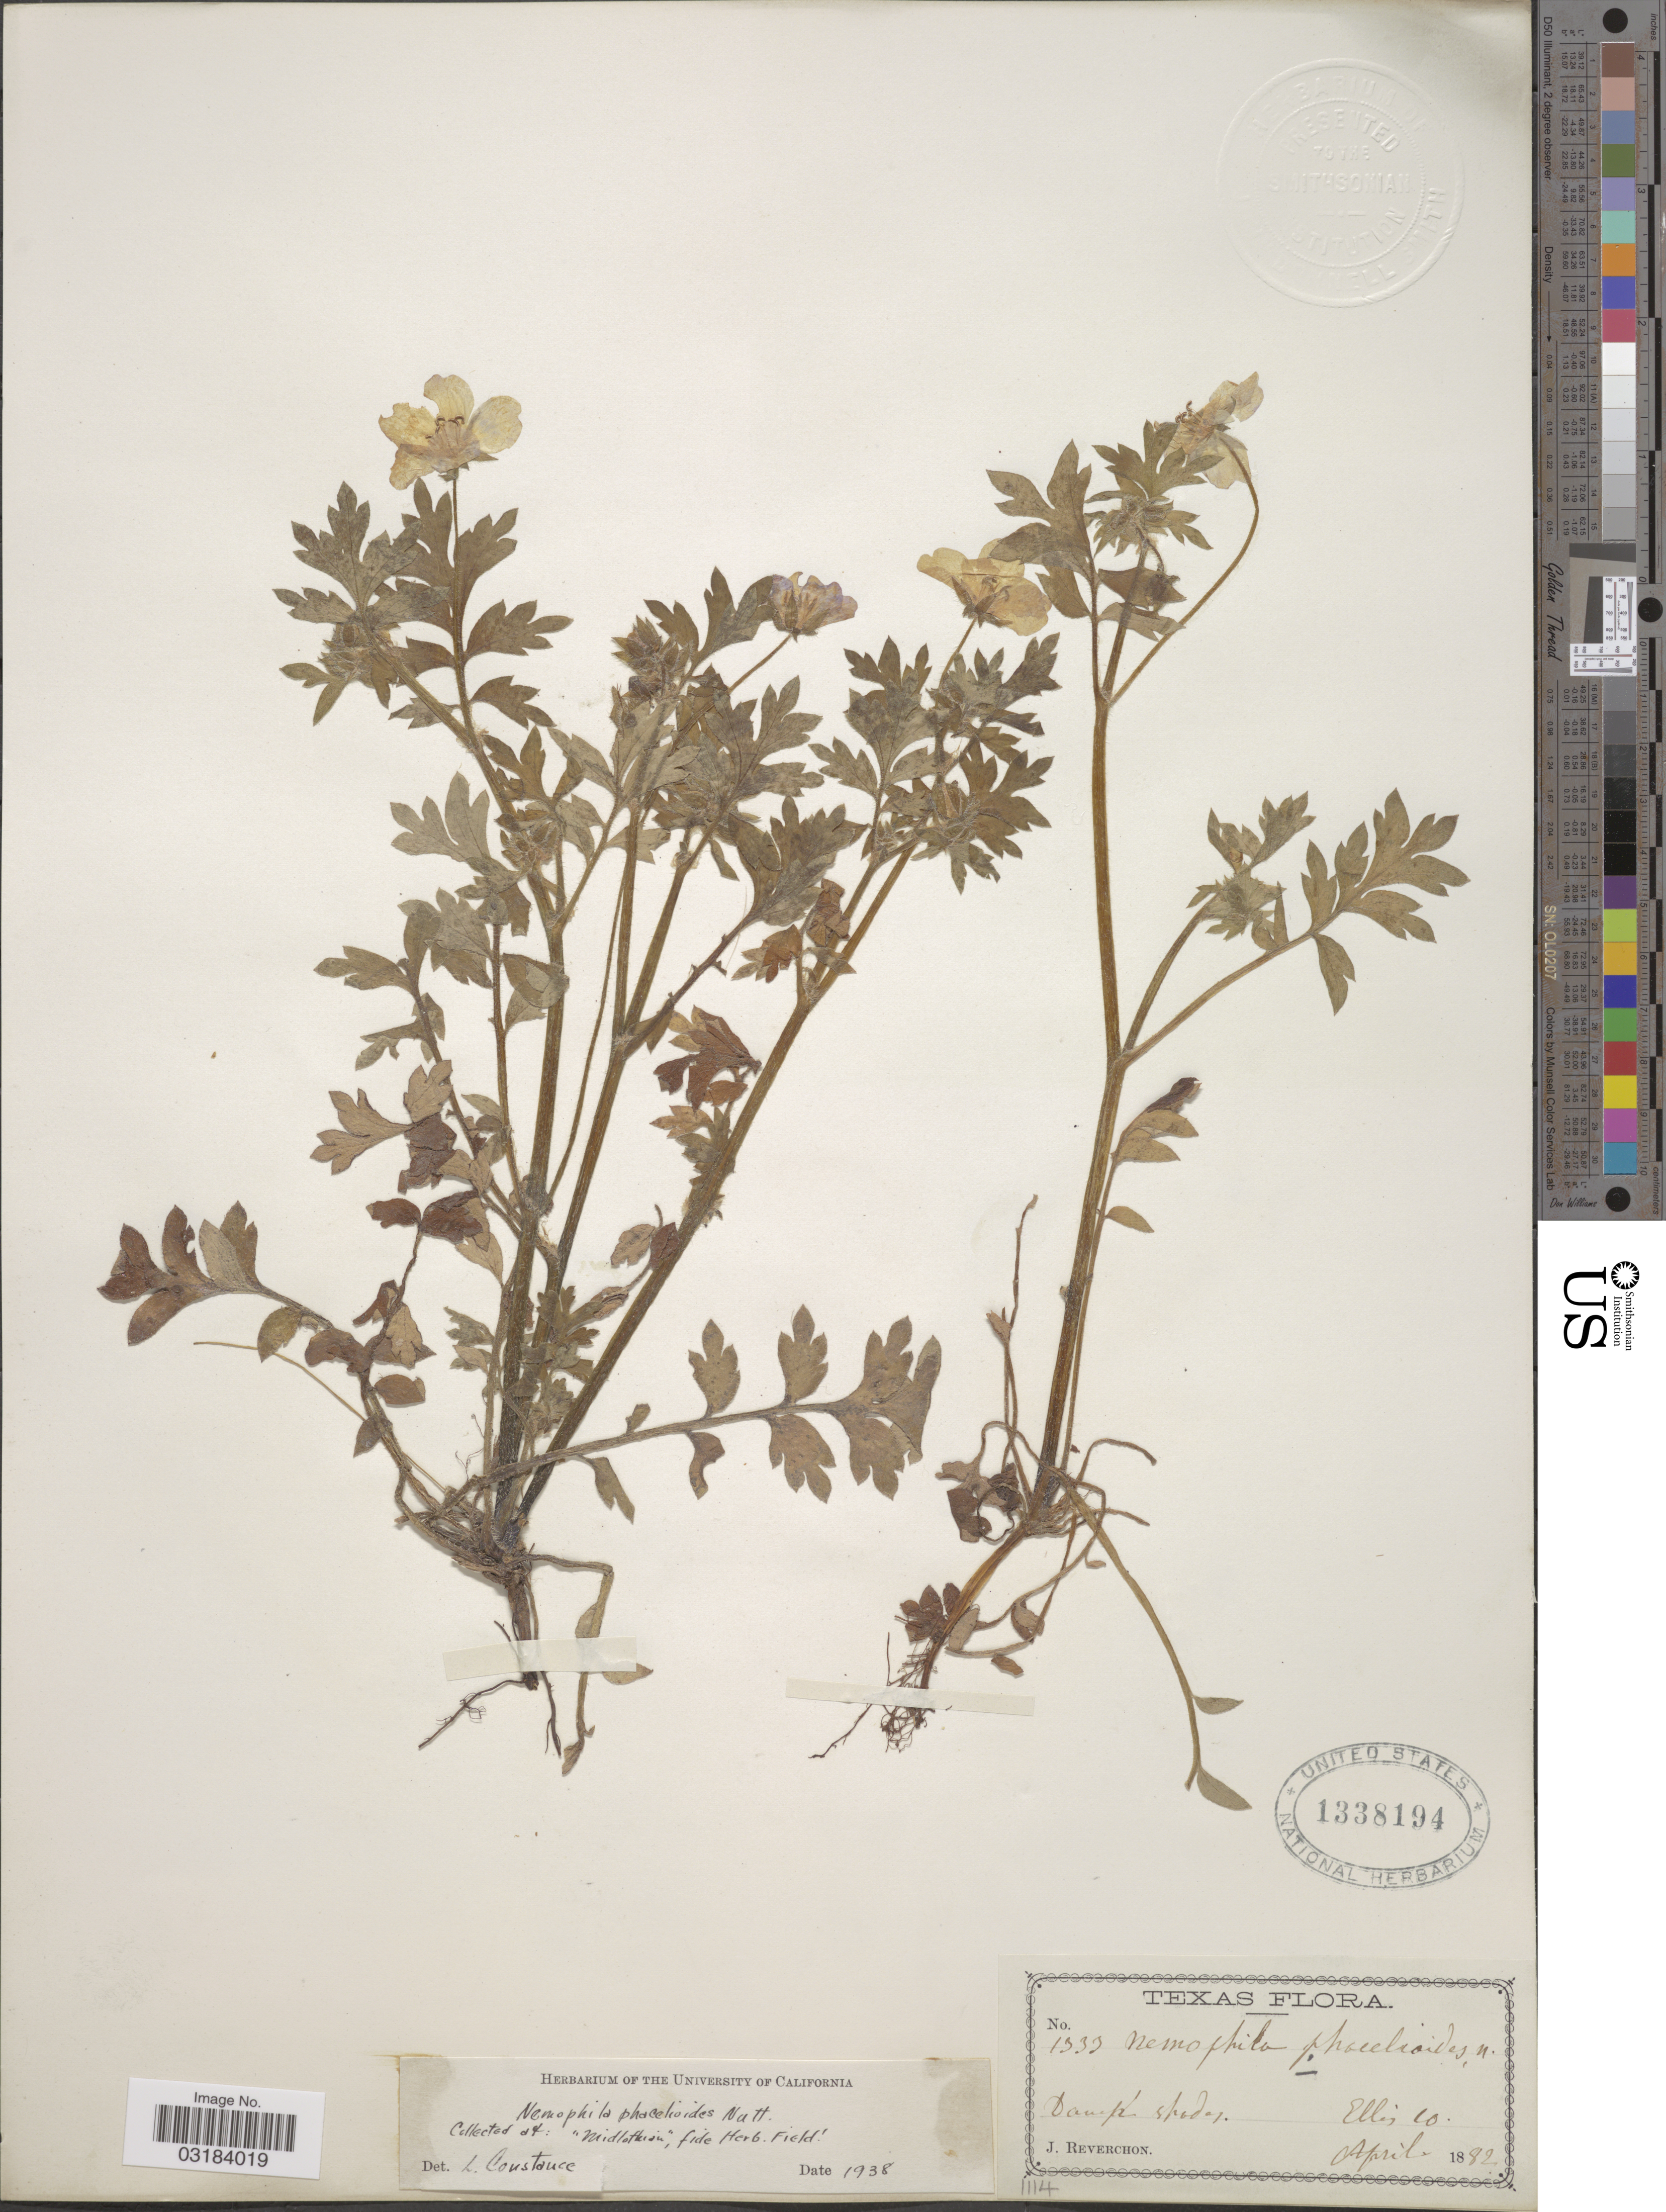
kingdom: Plantae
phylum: Tracheophyta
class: Magnoliopsida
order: Boraginales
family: Hydrophyllaceae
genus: Nemophila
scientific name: Nemophila phacelioides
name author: W.P.C. Barton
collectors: J. Reverchon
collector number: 1333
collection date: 1882-04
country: United States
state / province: Texas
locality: Ellis Co.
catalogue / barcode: US 1338194